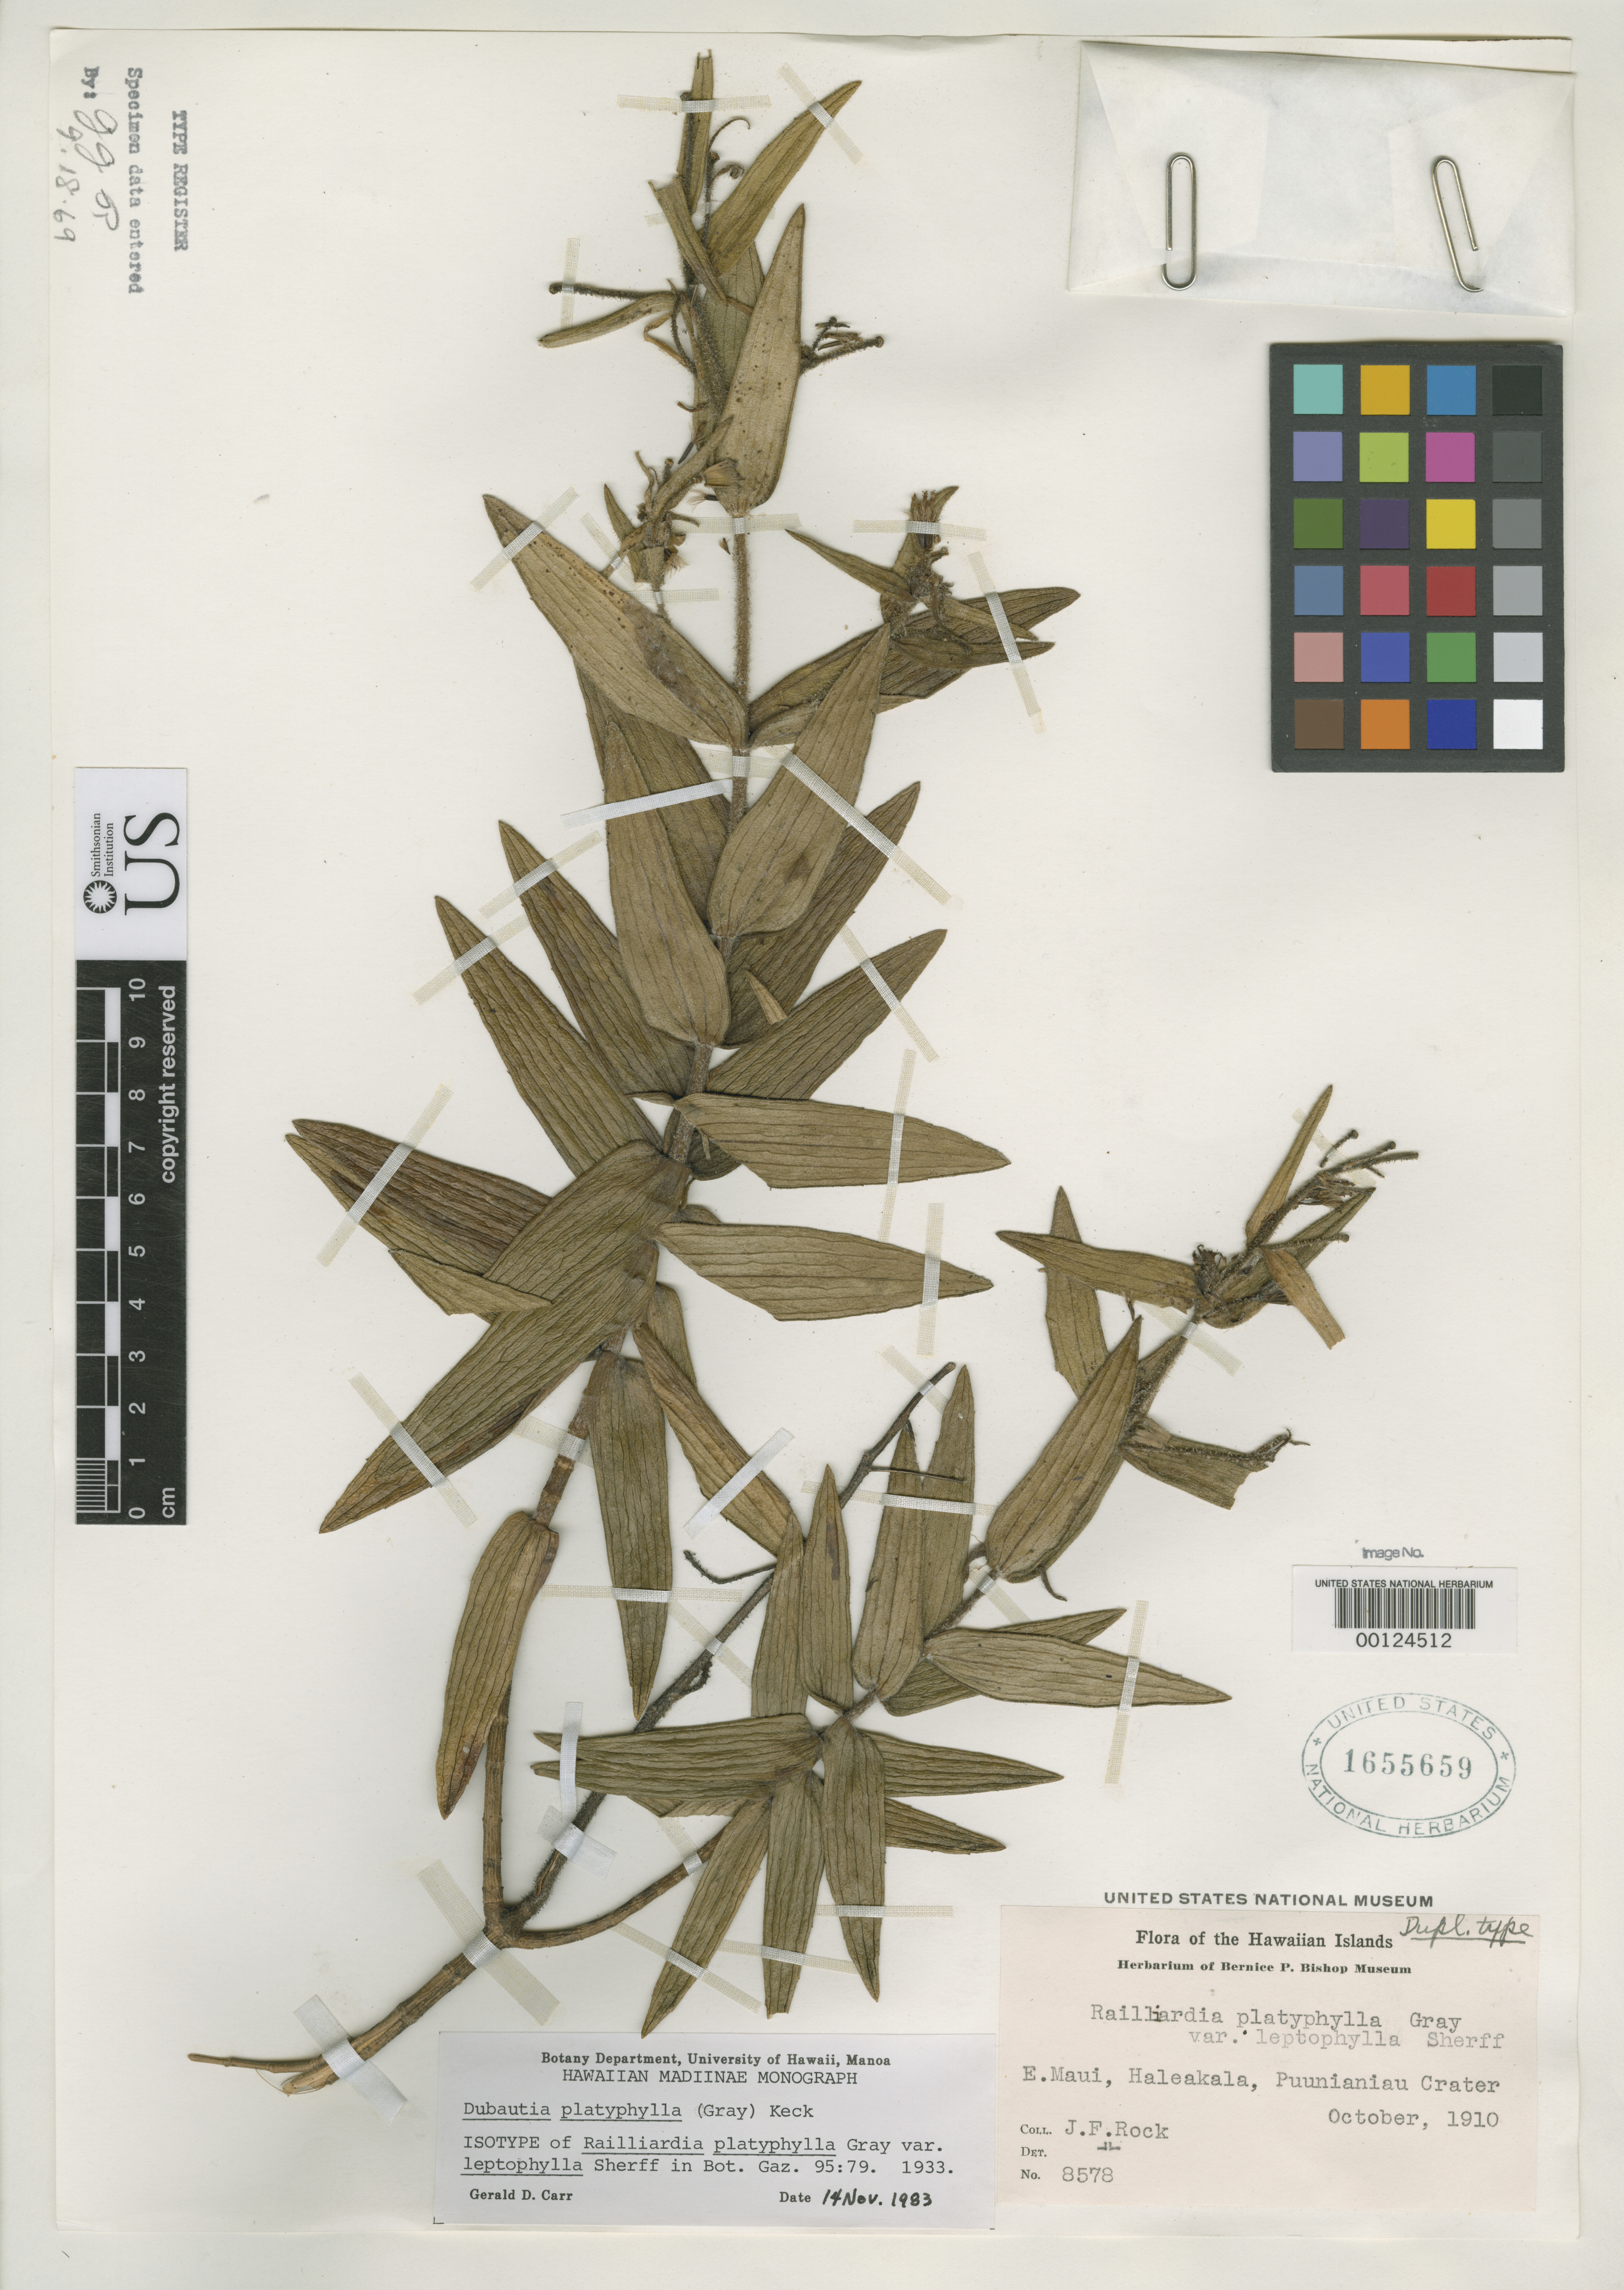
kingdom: Plantae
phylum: Tracheophyta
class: Magnoliopsida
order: Asterales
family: Asteraceae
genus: Railliardia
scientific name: Railliardia platyphylla var. leptophylla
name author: Sherff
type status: Isotype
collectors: J. F. Rock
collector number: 8578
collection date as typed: Oct 1910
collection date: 1910-10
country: United States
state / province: Hawaii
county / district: Maui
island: Maui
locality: Haleakala, Puunianiau Crater.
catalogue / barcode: US 1655659